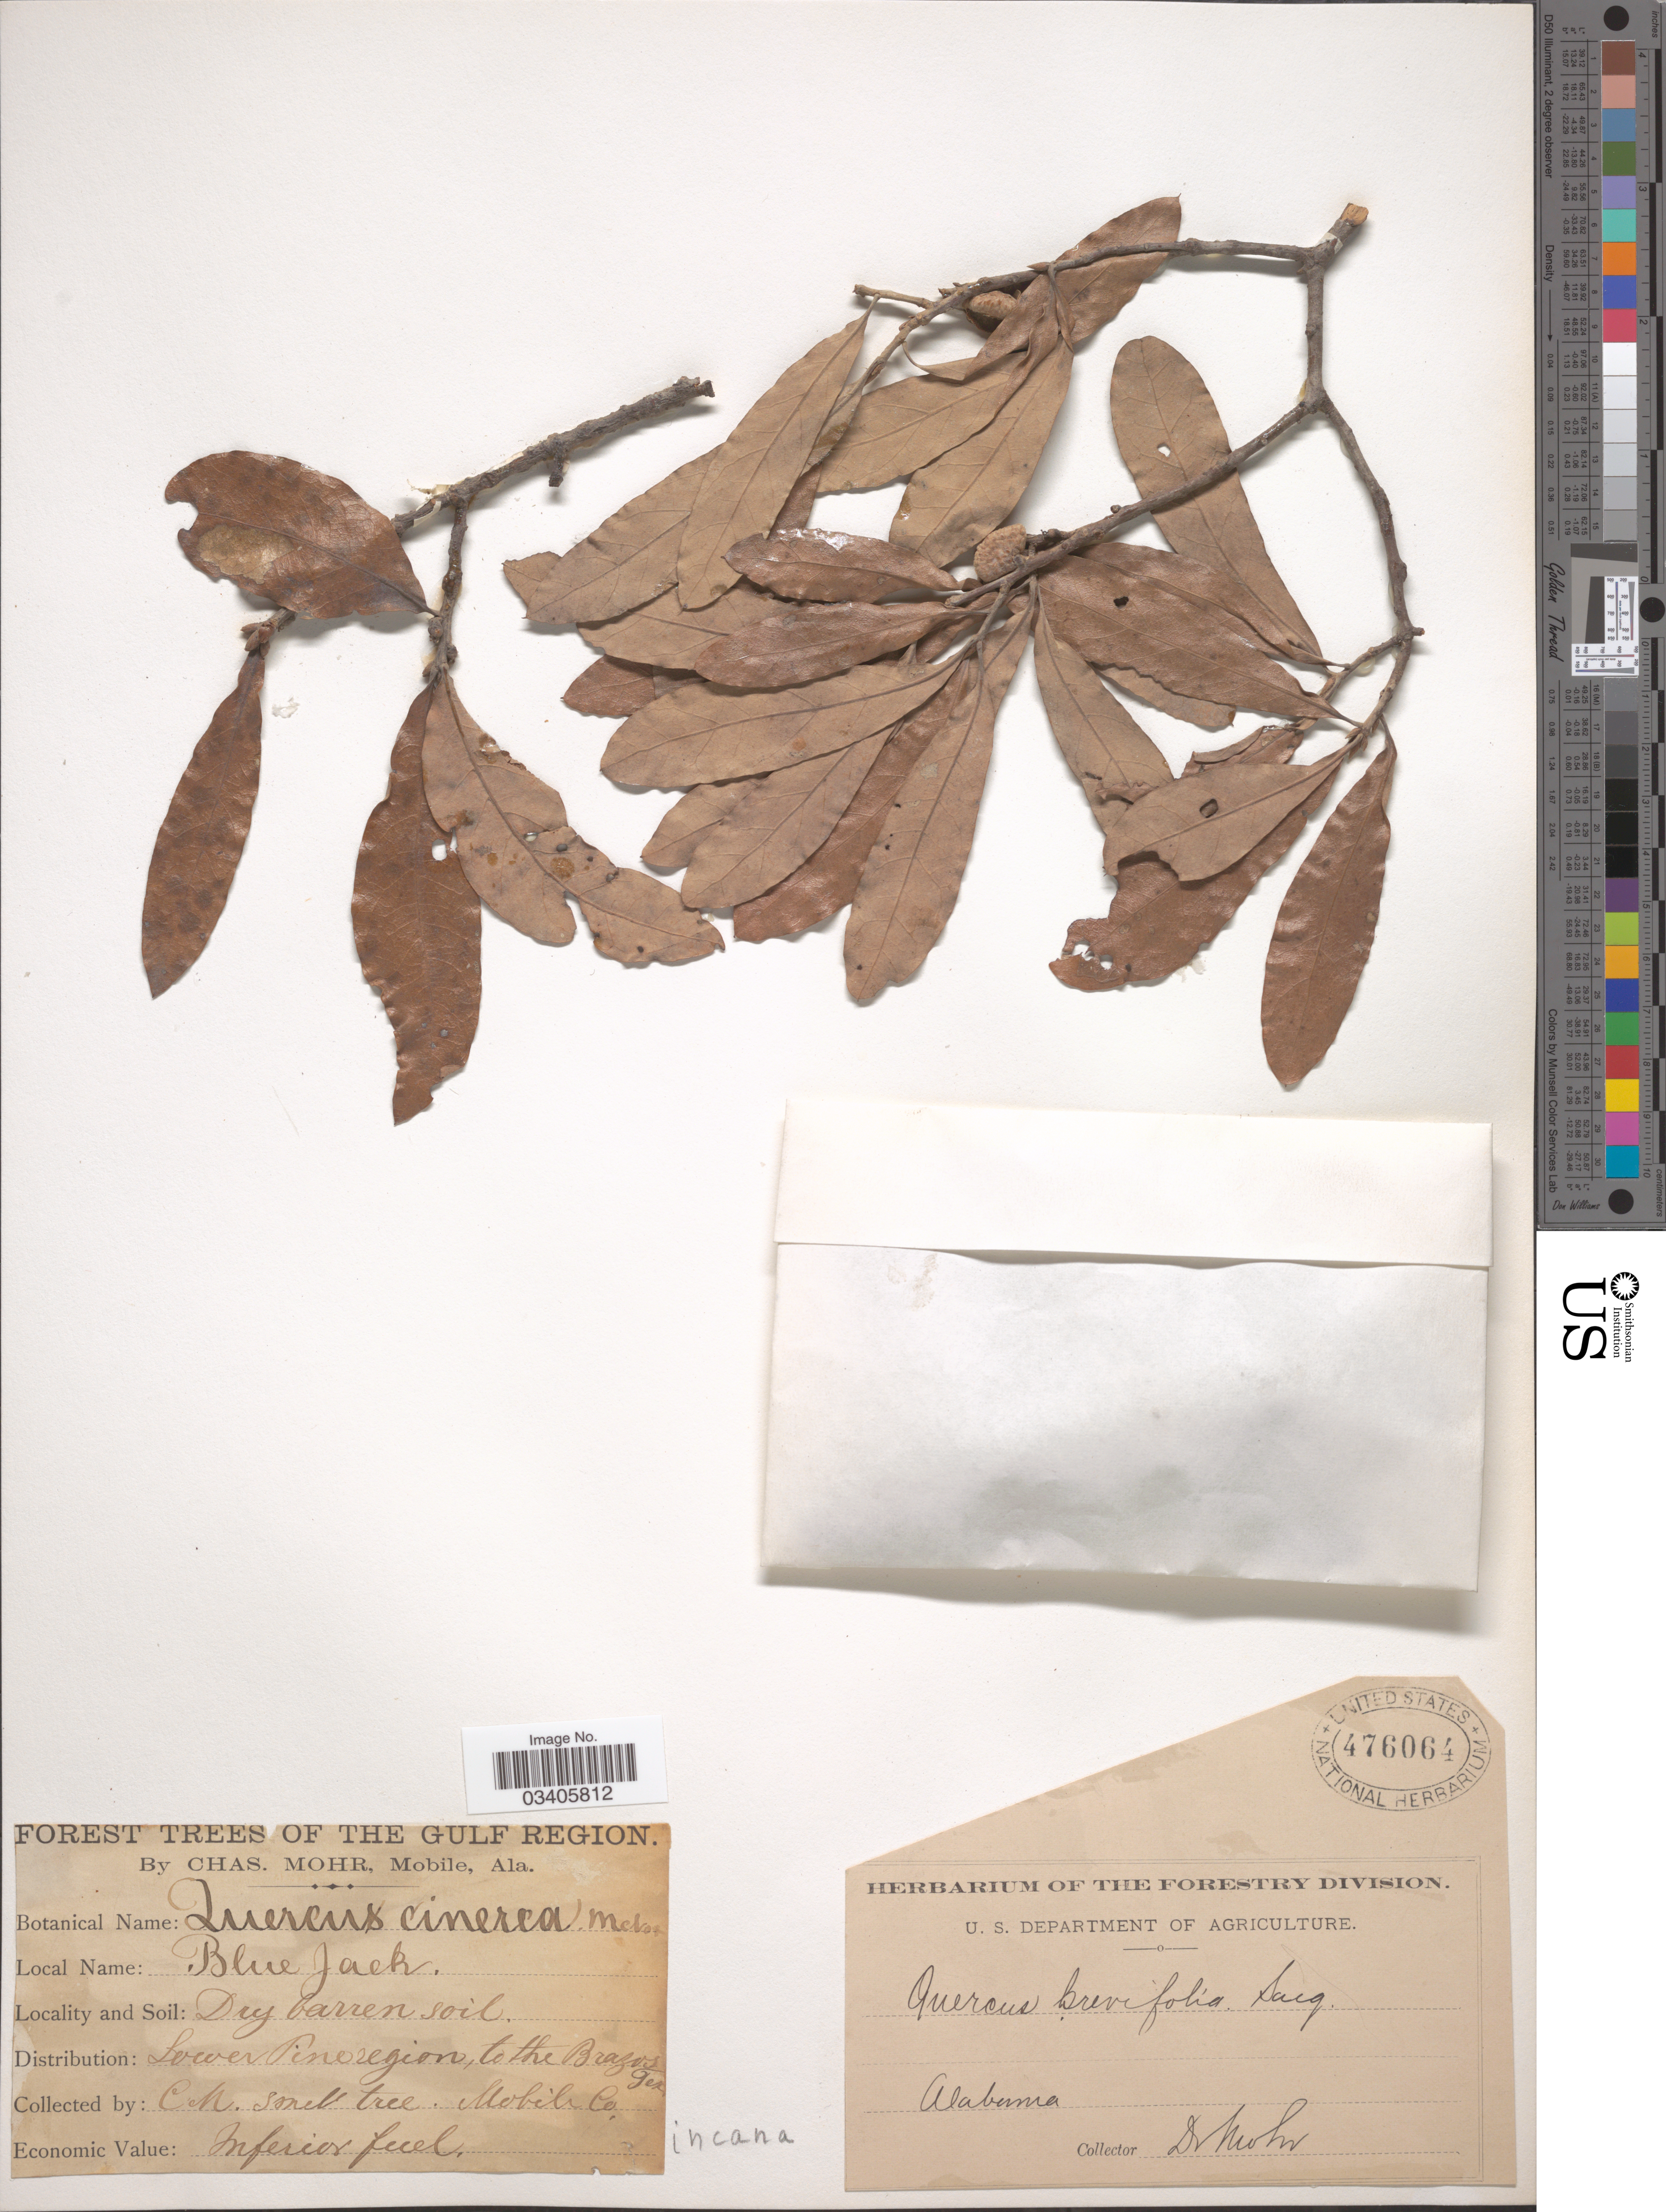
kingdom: Plantae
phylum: Tracheophyta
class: Magnoliopsida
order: Fagales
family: Fagaceae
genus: Quercus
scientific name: Quercus incana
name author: W. Bartram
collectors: Mohr, C. T. (herbarium)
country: United States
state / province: Alabama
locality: The Gulf Region. Dry barren soil. Lower Pine region, to the Brazos Ter. Mobile Co.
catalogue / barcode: US 476064